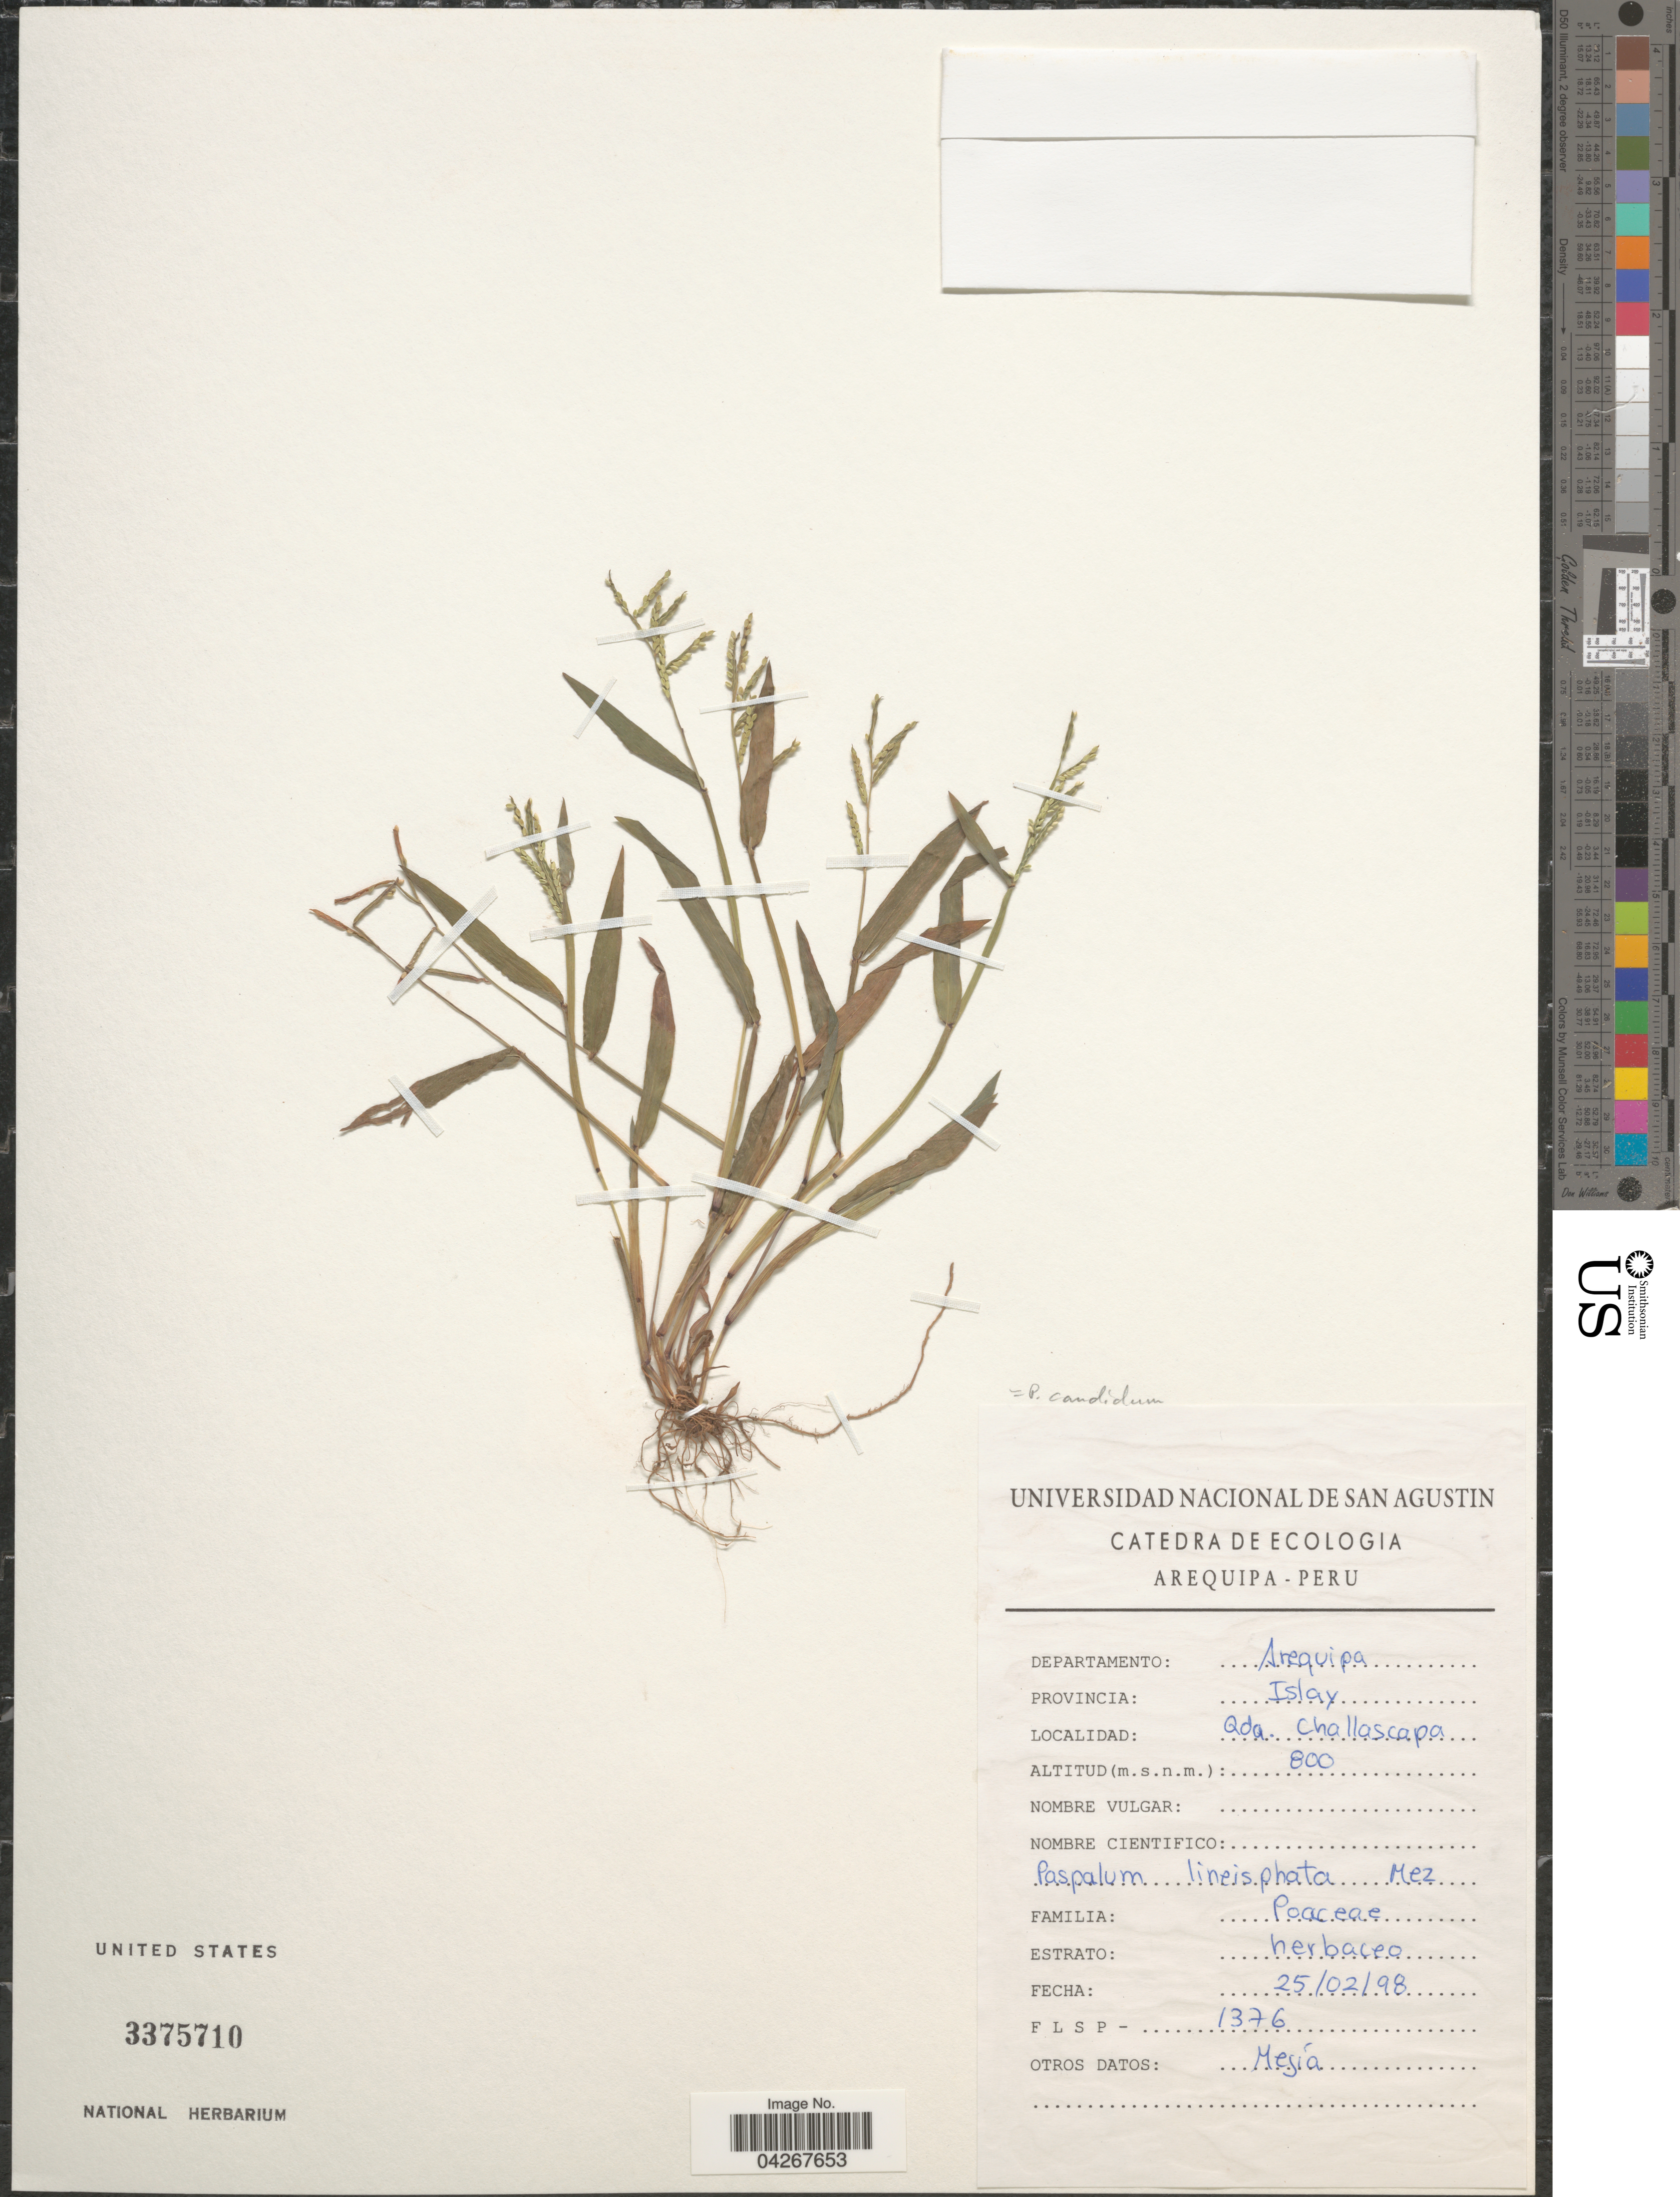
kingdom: Plantae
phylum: Tracheophyta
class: Liliopsida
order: Poales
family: Poaceae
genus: Paspalum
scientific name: Paspalum candidum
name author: (Humb. & Bonpl. ex Fleugge) Kunth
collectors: F. L. S. P.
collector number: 1376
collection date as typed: Transcribed d/m/y: 25/2/98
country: Peru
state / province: Arequipa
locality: Departamento: Arequipa. Provincia: Islay. Qda. Challascapa.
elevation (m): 800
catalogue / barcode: US 3375710